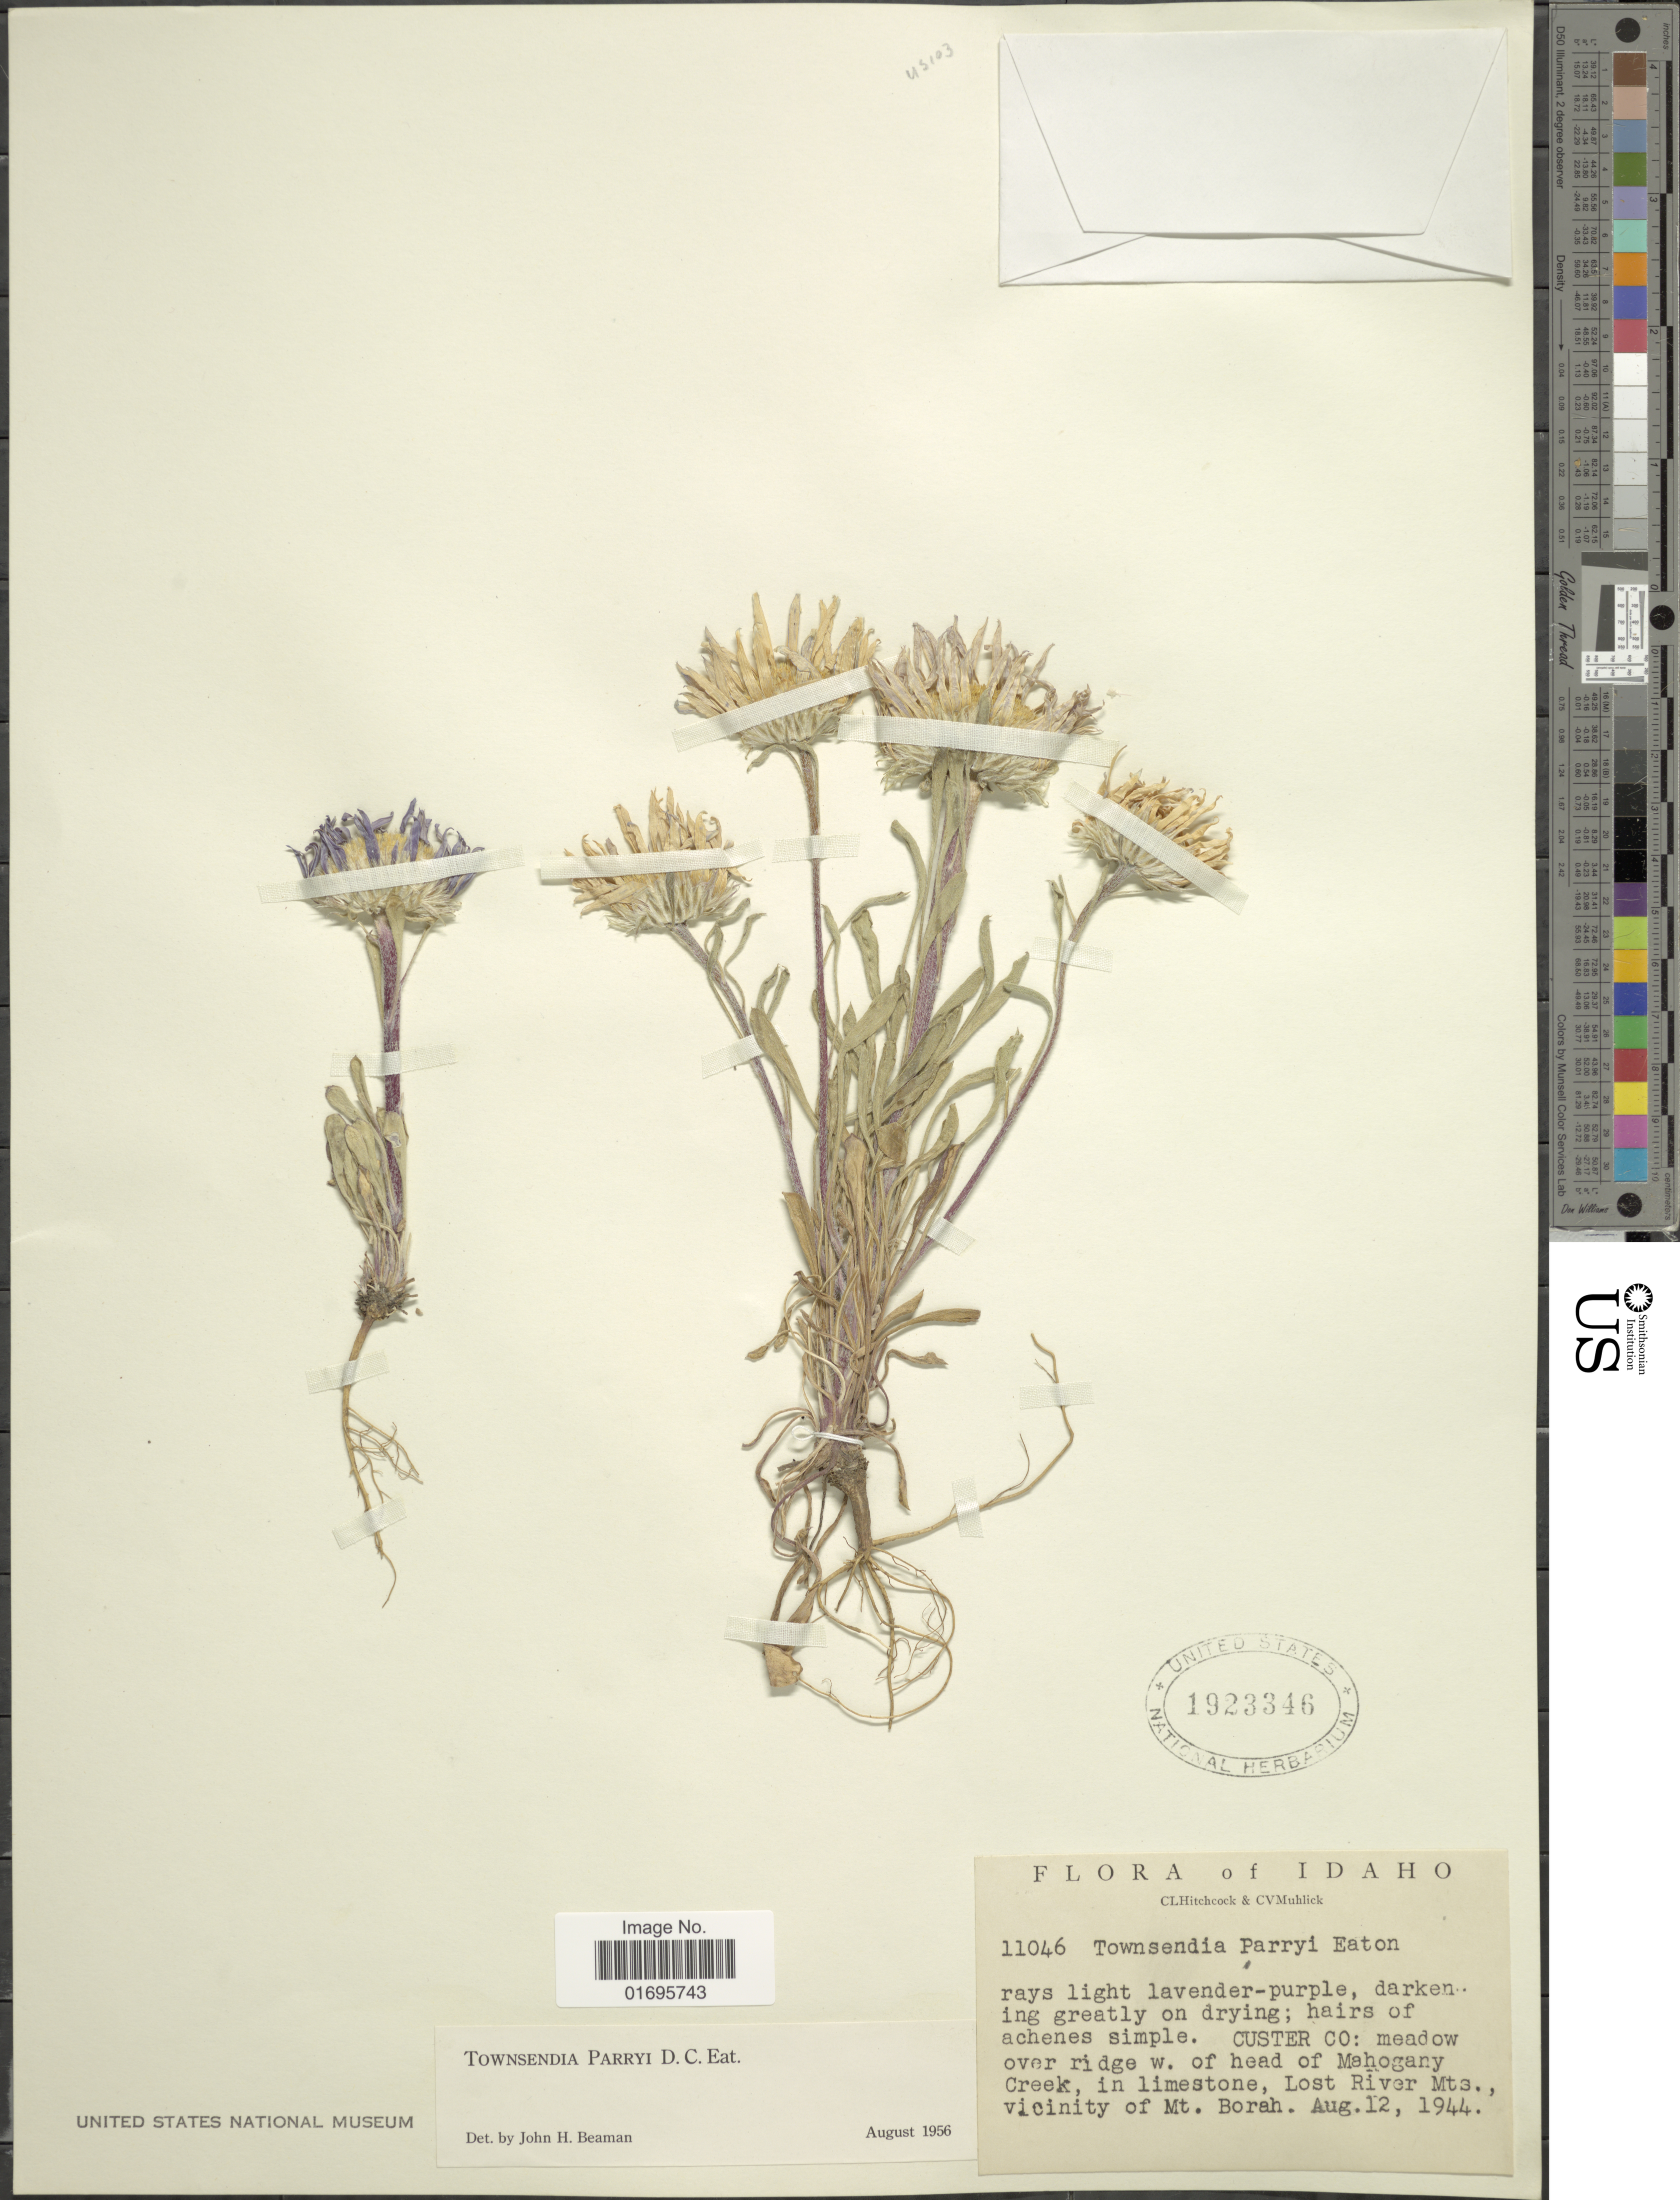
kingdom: Plantae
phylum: Tracheophyta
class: Magnoliopsida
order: Asterales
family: Asteraceae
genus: Townsendia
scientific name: Townsendia parryi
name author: D.C. Eaton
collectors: C. L. Hitchcock & C. V. Muhlick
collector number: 11046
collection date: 1944-08-12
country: United States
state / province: Idaho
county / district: Custer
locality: meadow over ridge w. of head of Mahogany Creek, in limestone, Lost River Mts., vicinity of Mt. Borah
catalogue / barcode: US 1923346